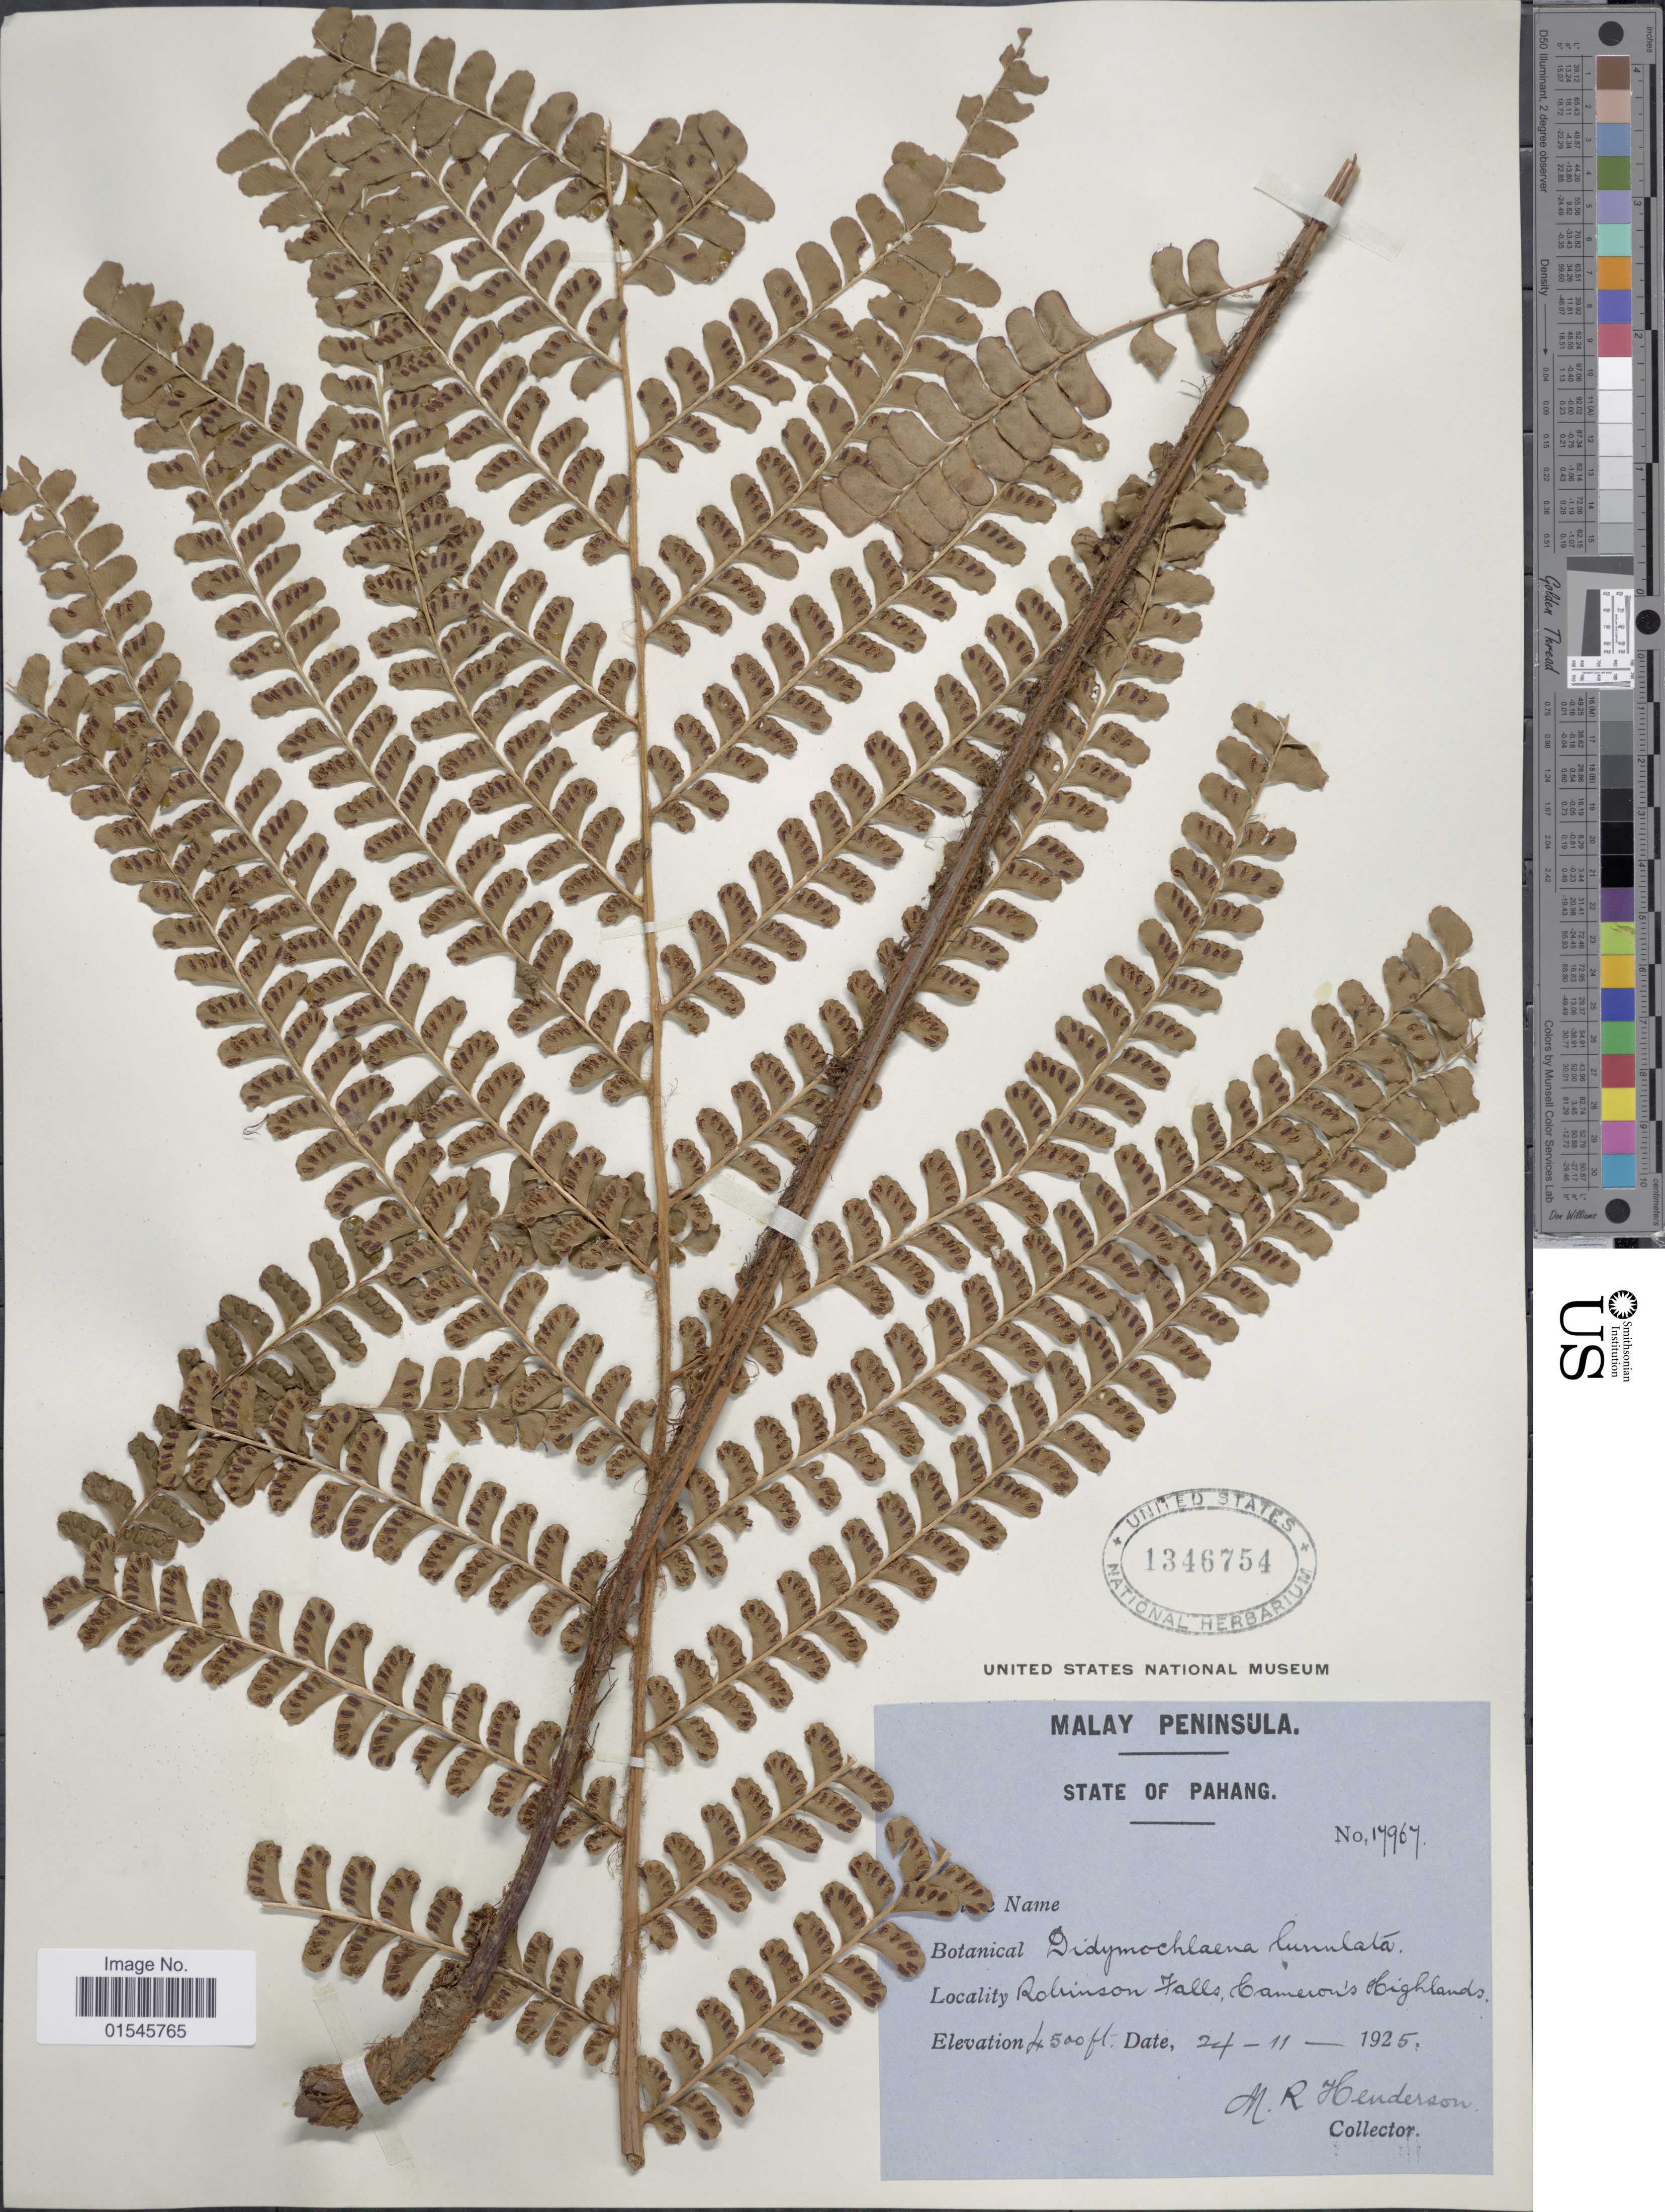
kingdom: Plantae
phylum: Tracheophyta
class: Polypodiopsida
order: Polypodiales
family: Didymochlaenaceae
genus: Didymochlaena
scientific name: Didymochlaena truncatula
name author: (Sw.) J. Sm.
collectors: M. Henderson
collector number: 17967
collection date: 1925-11-24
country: Malaysia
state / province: Pahang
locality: Robinson Falls, Cameron's Highlands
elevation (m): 1372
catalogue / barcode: US 1346754